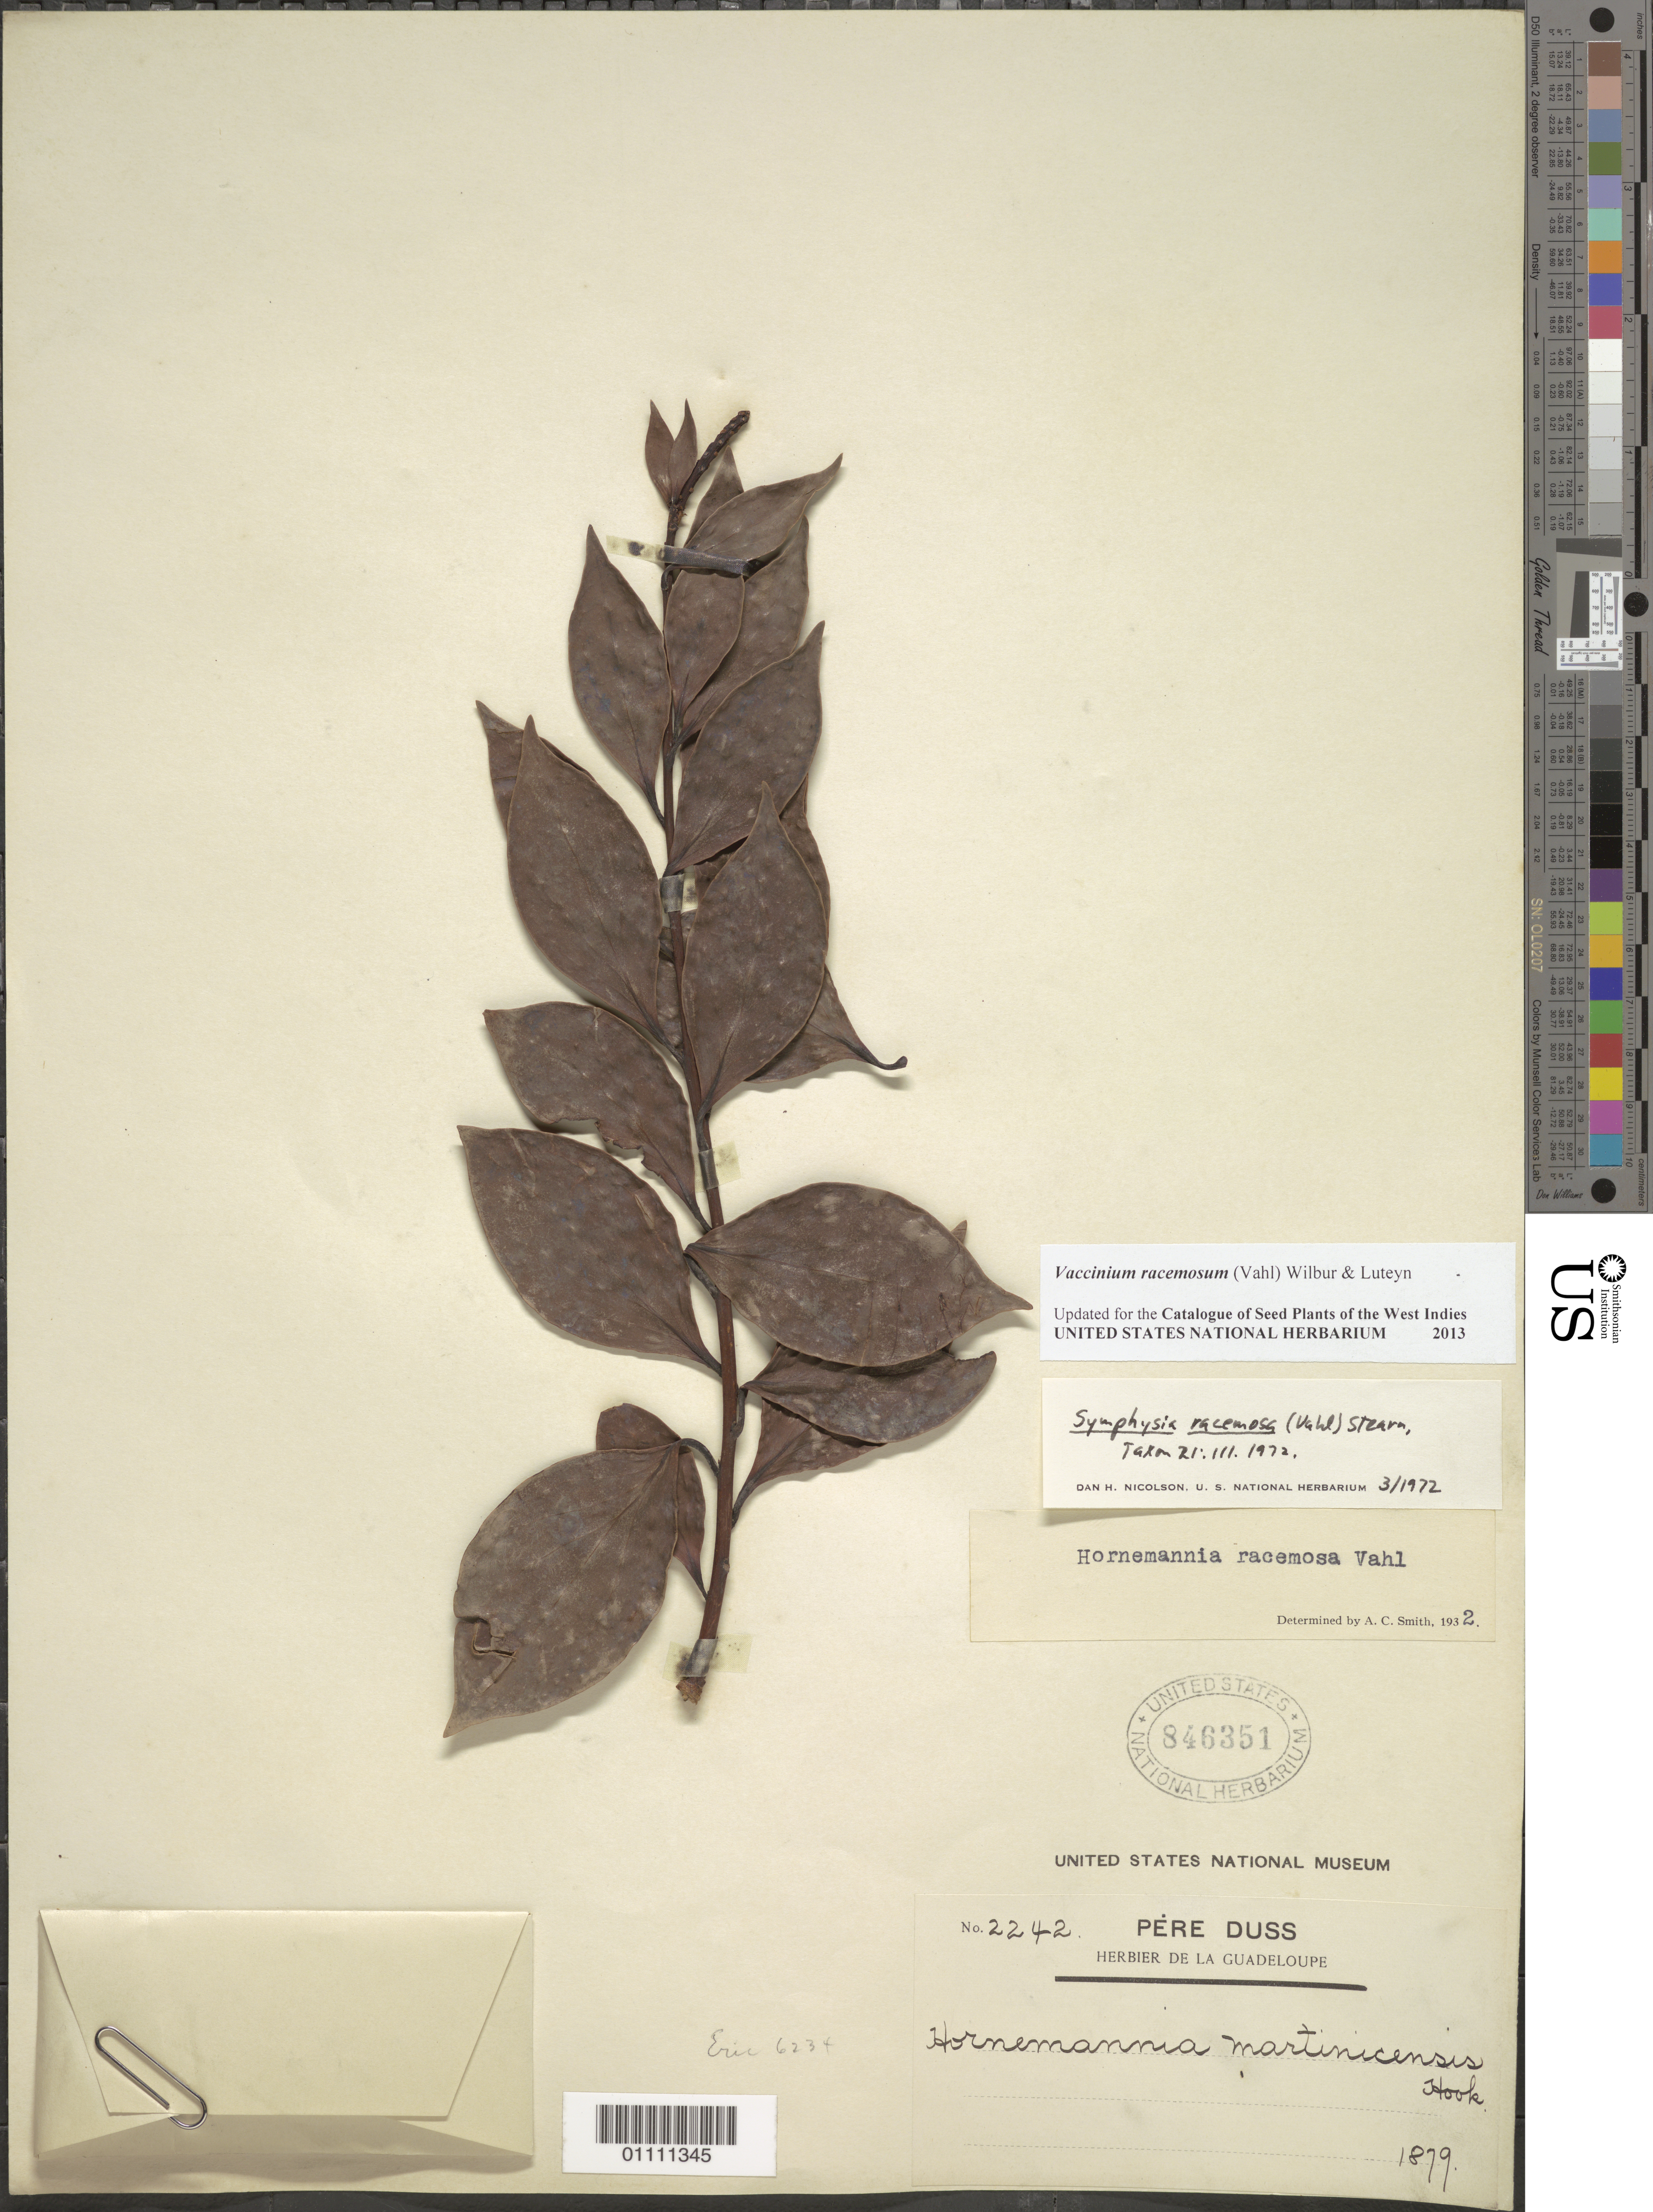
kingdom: Plantae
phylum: Tracheophyta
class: Magnoliopsida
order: Ericales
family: Ericaceae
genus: Vaccinium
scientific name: Vaccinium racemosum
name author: (Vahl) Wilbur & Luteyn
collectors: Père Duss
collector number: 2242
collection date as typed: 1879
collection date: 1879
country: Guadeloupe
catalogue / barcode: US 846351